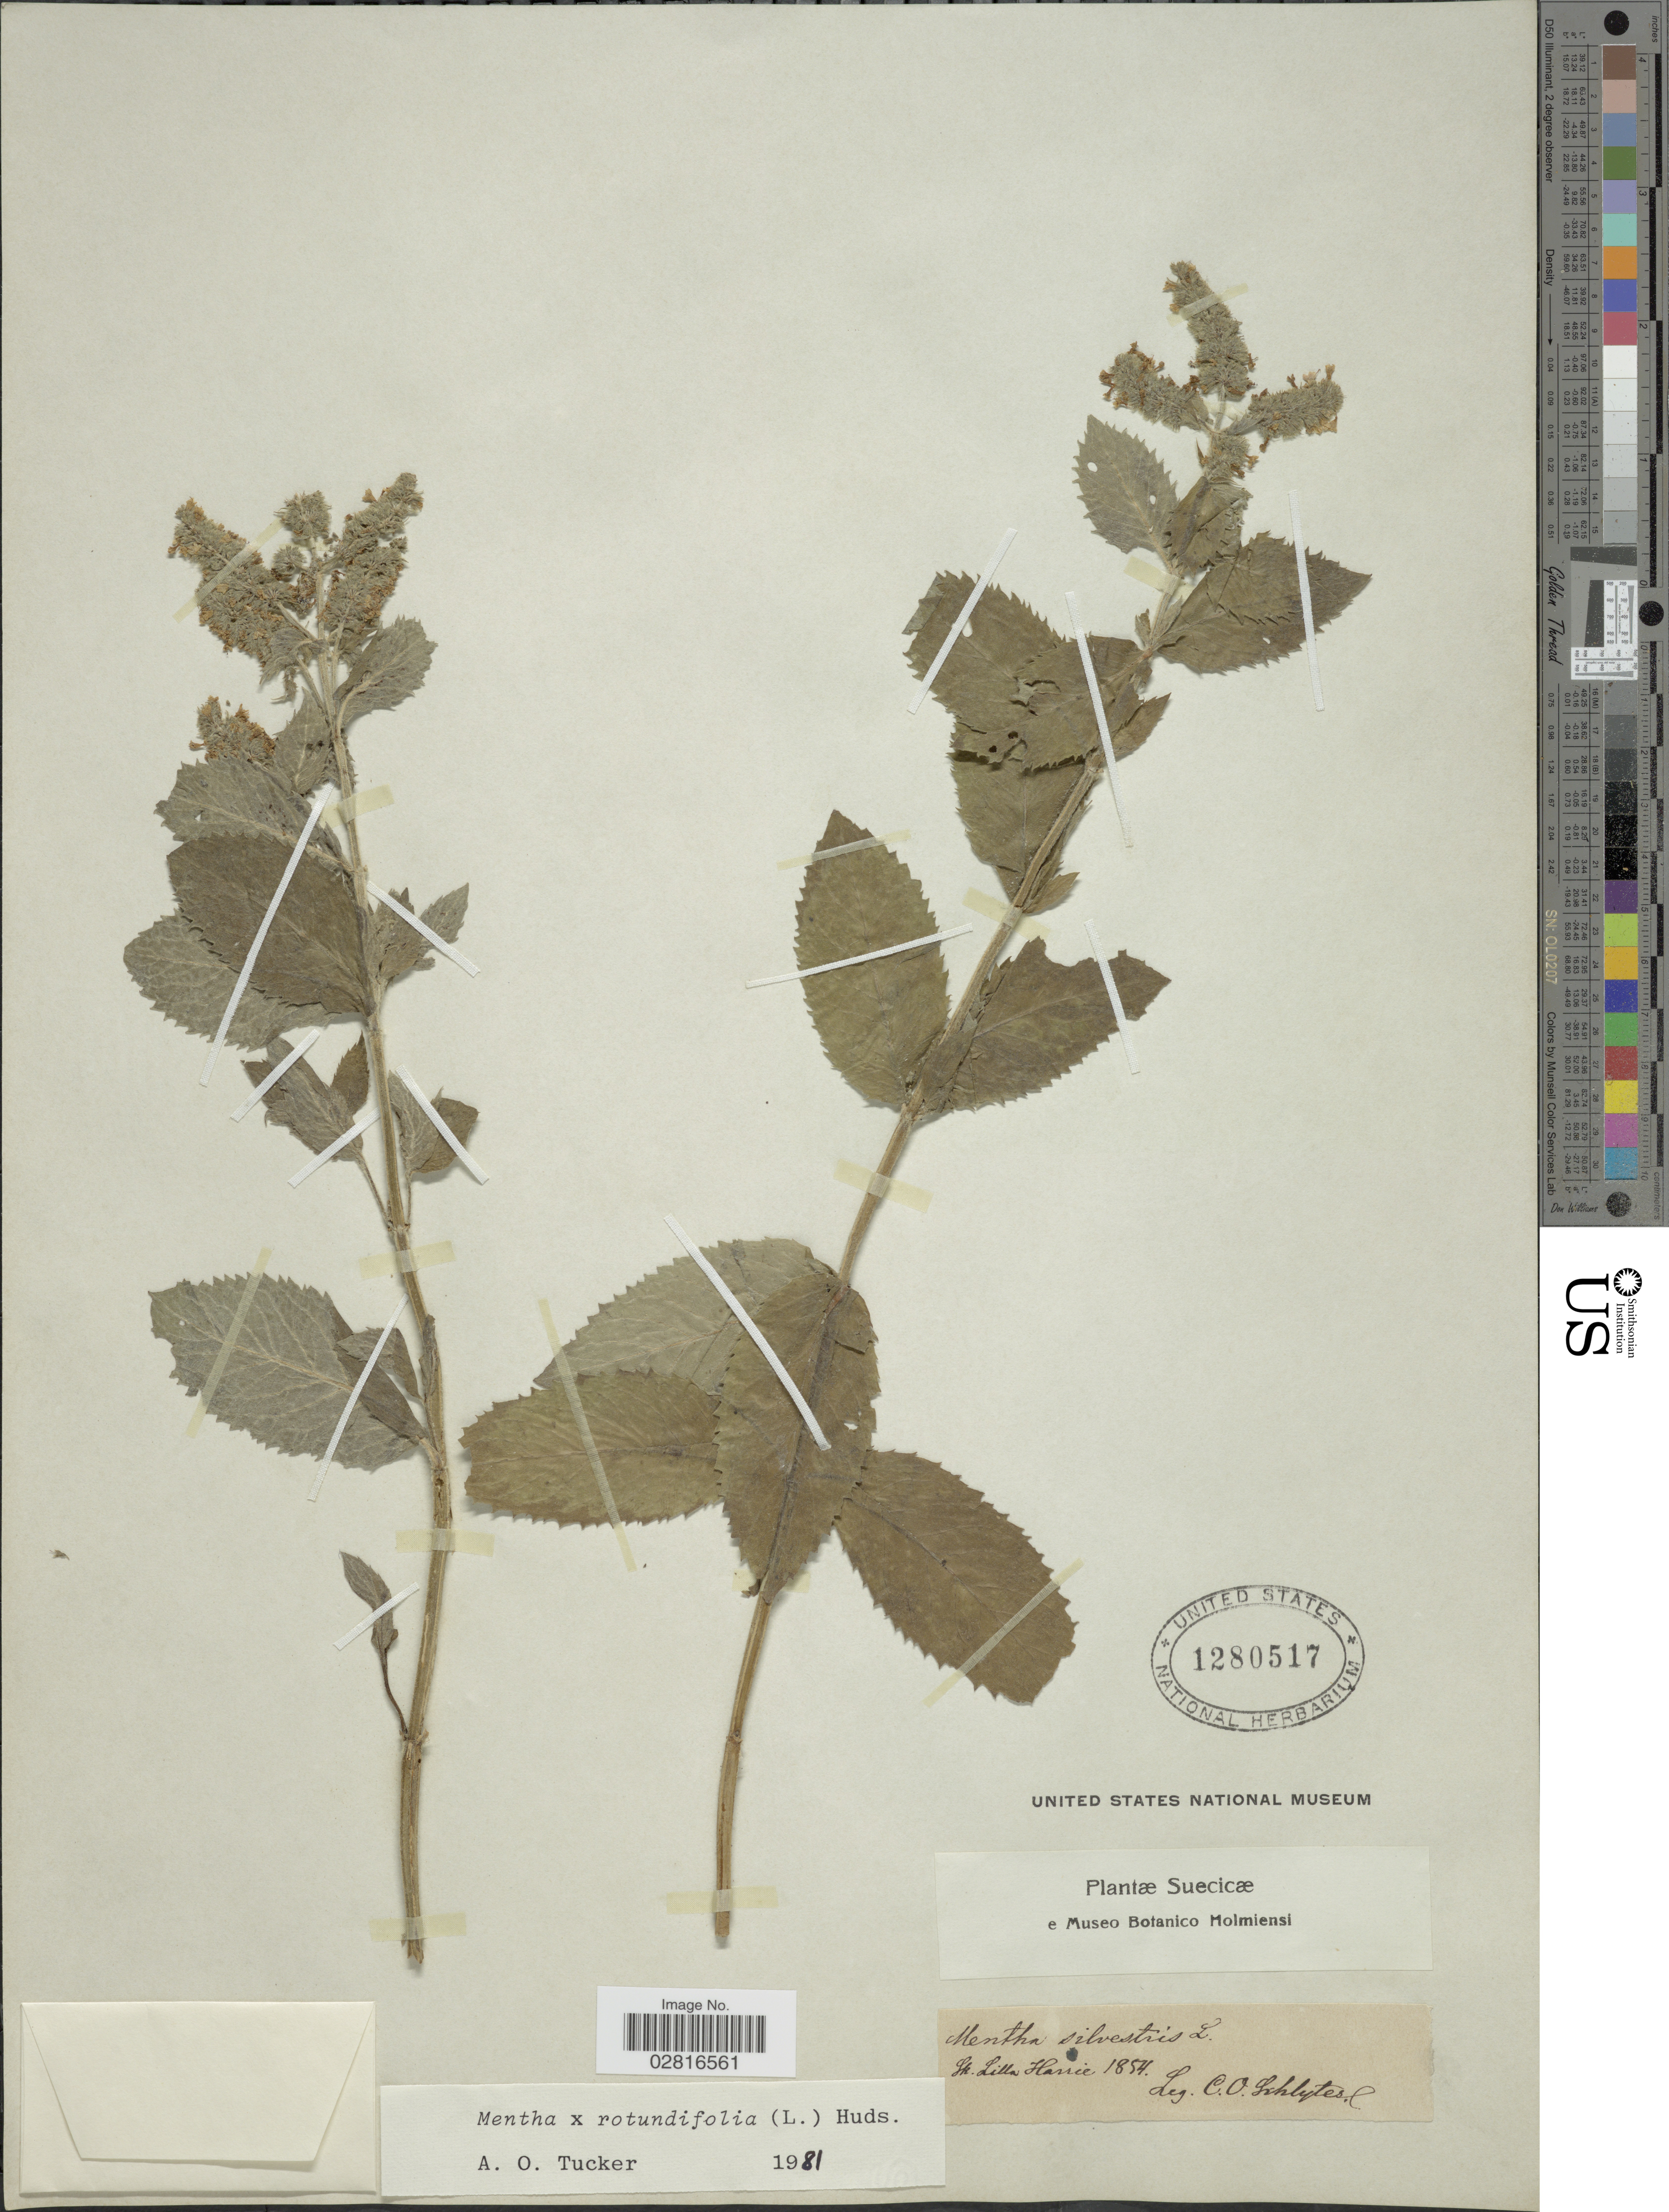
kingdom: Plantae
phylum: Tracheophyta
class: Magnoliopsida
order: Lamiales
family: Lamiaceae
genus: Mentha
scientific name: Mentha rotundifolia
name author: (L.) Huds.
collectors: C. Schlyter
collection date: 1854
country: Sweden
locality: Suecicæ. Sk. Lilla Harrie.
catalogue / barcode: US 1280517